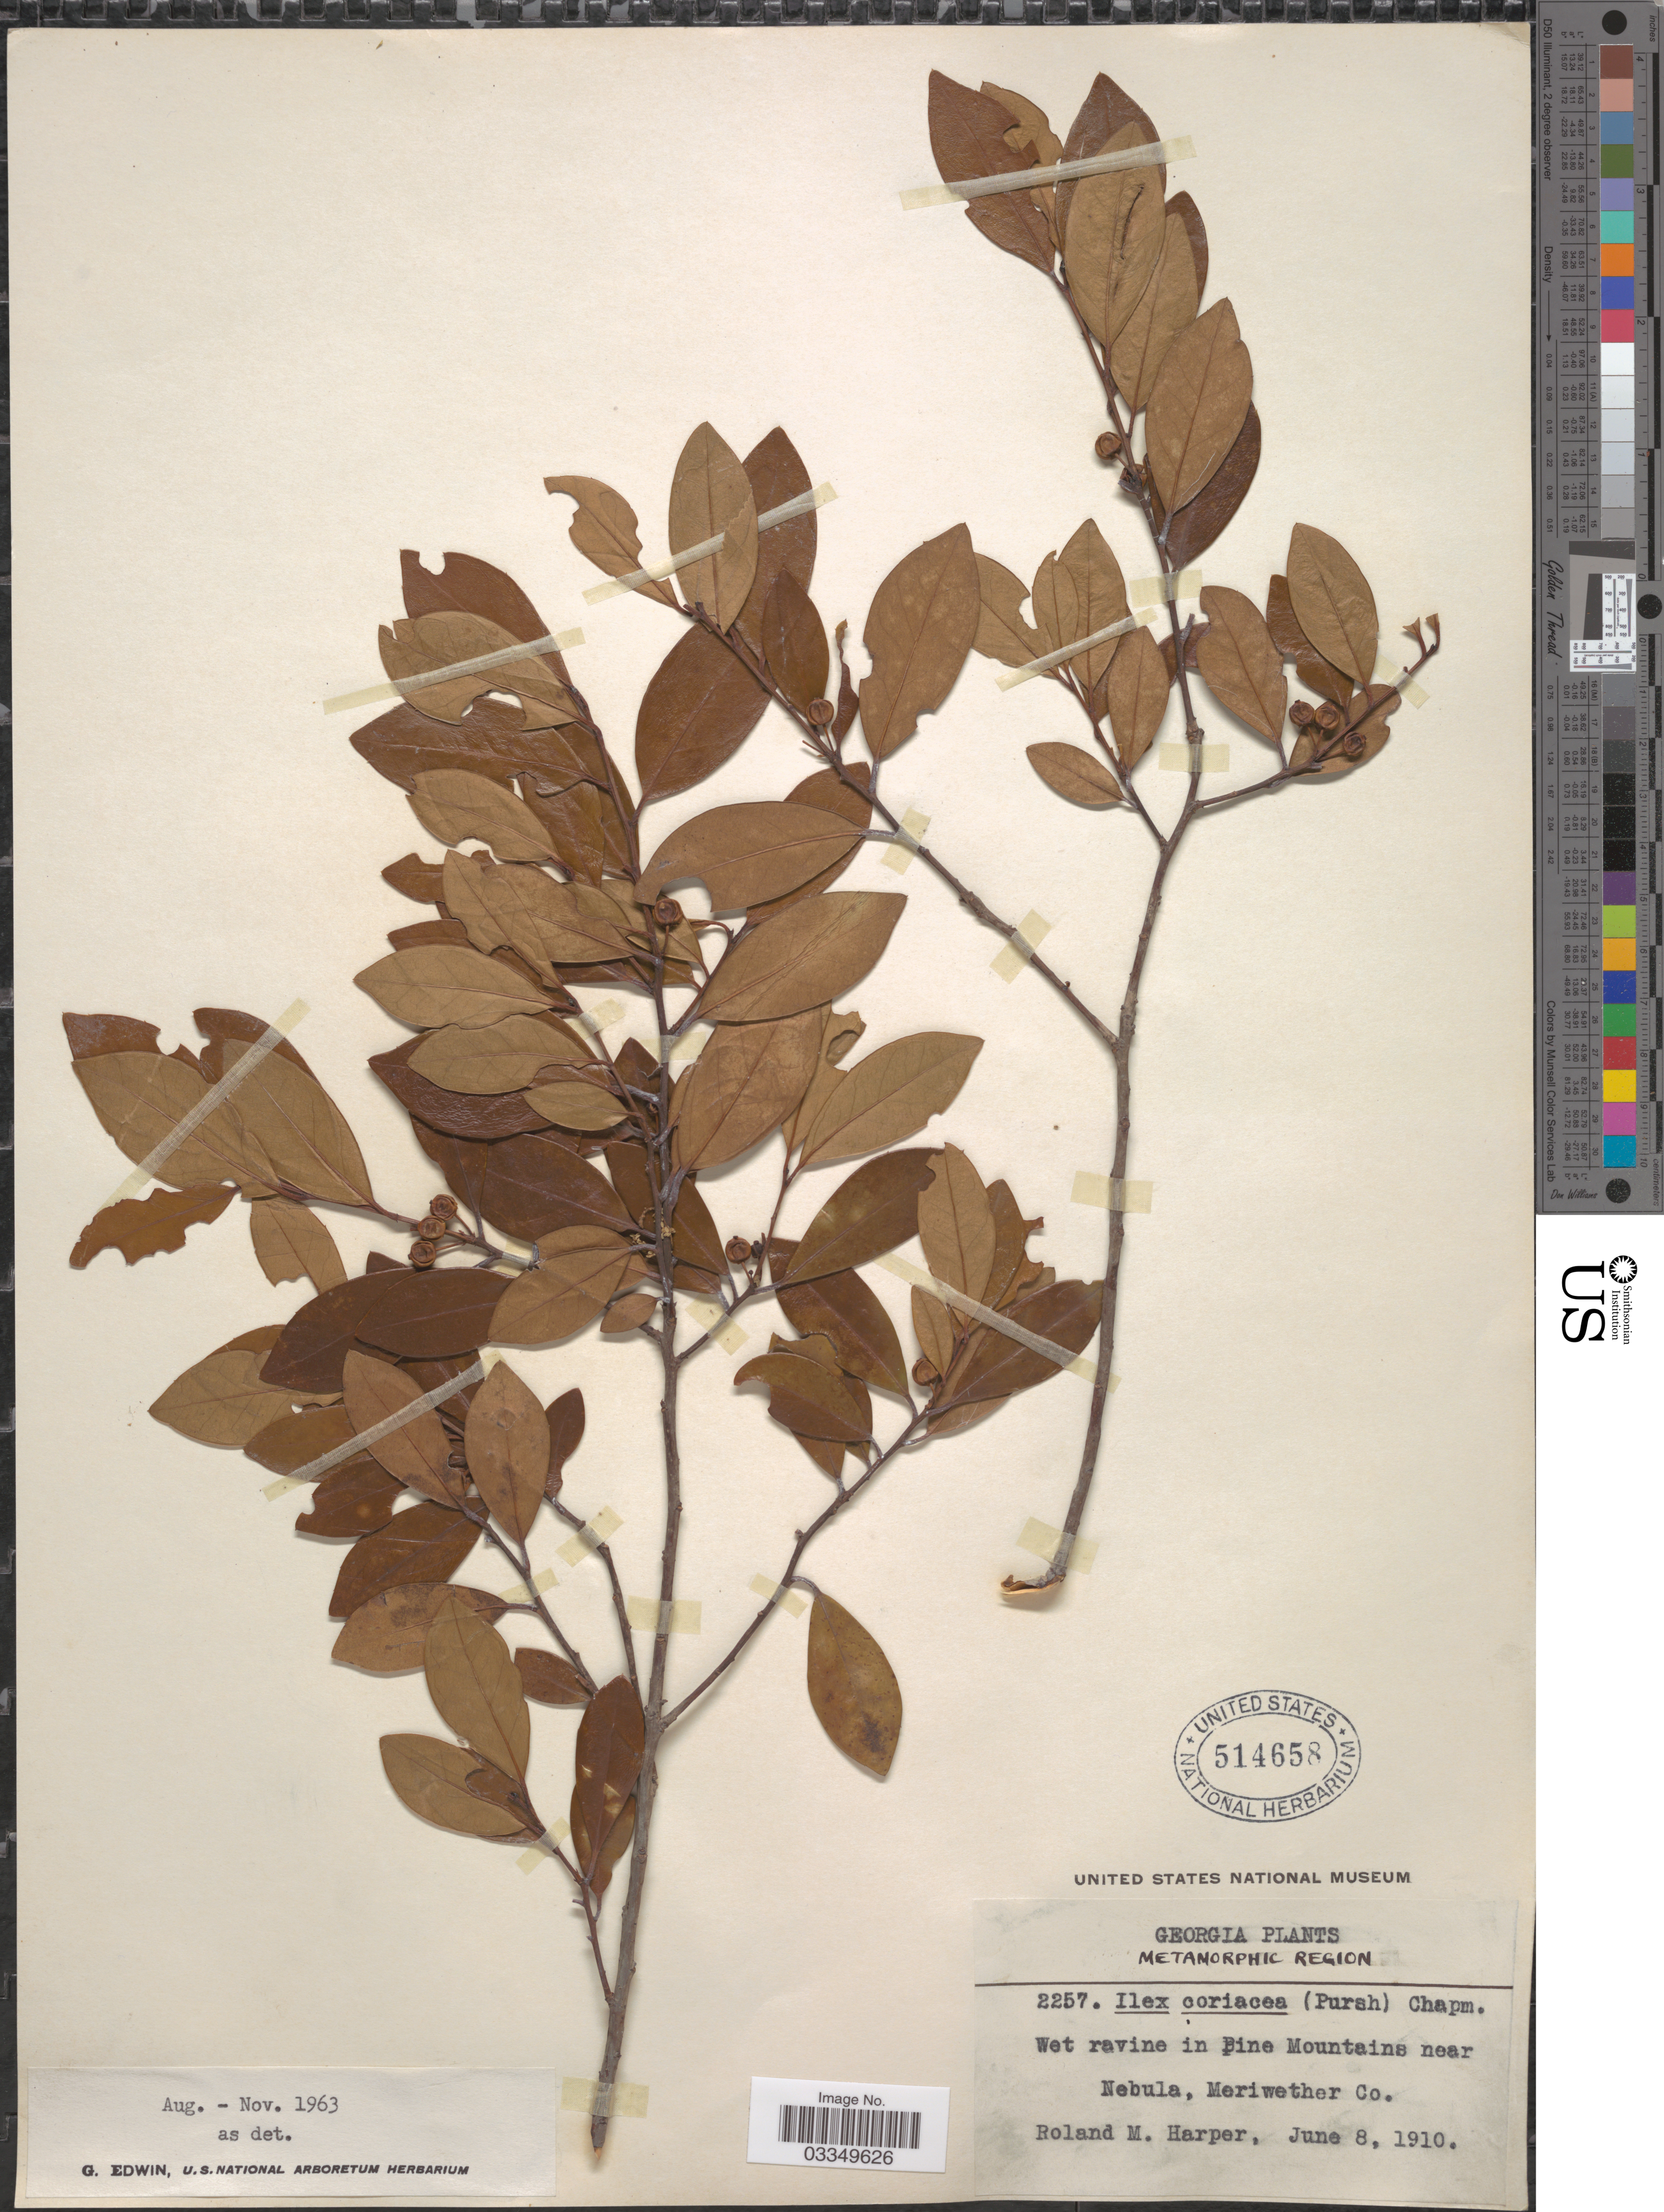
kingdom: Plantae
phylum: Tracheophyta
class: Magnoliopsida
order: Aquifoliales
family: Aquifoliaceae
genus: Ilex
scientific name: Ilex coriacea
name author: (Pursh) Chapm.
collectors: R. M. Harper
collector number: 2257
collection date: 1910-06-08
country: United States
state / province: Georgia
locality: Metamorphic Region. In Pine Mountains near Nebula, Meriwether Co.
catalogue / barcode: US 514658